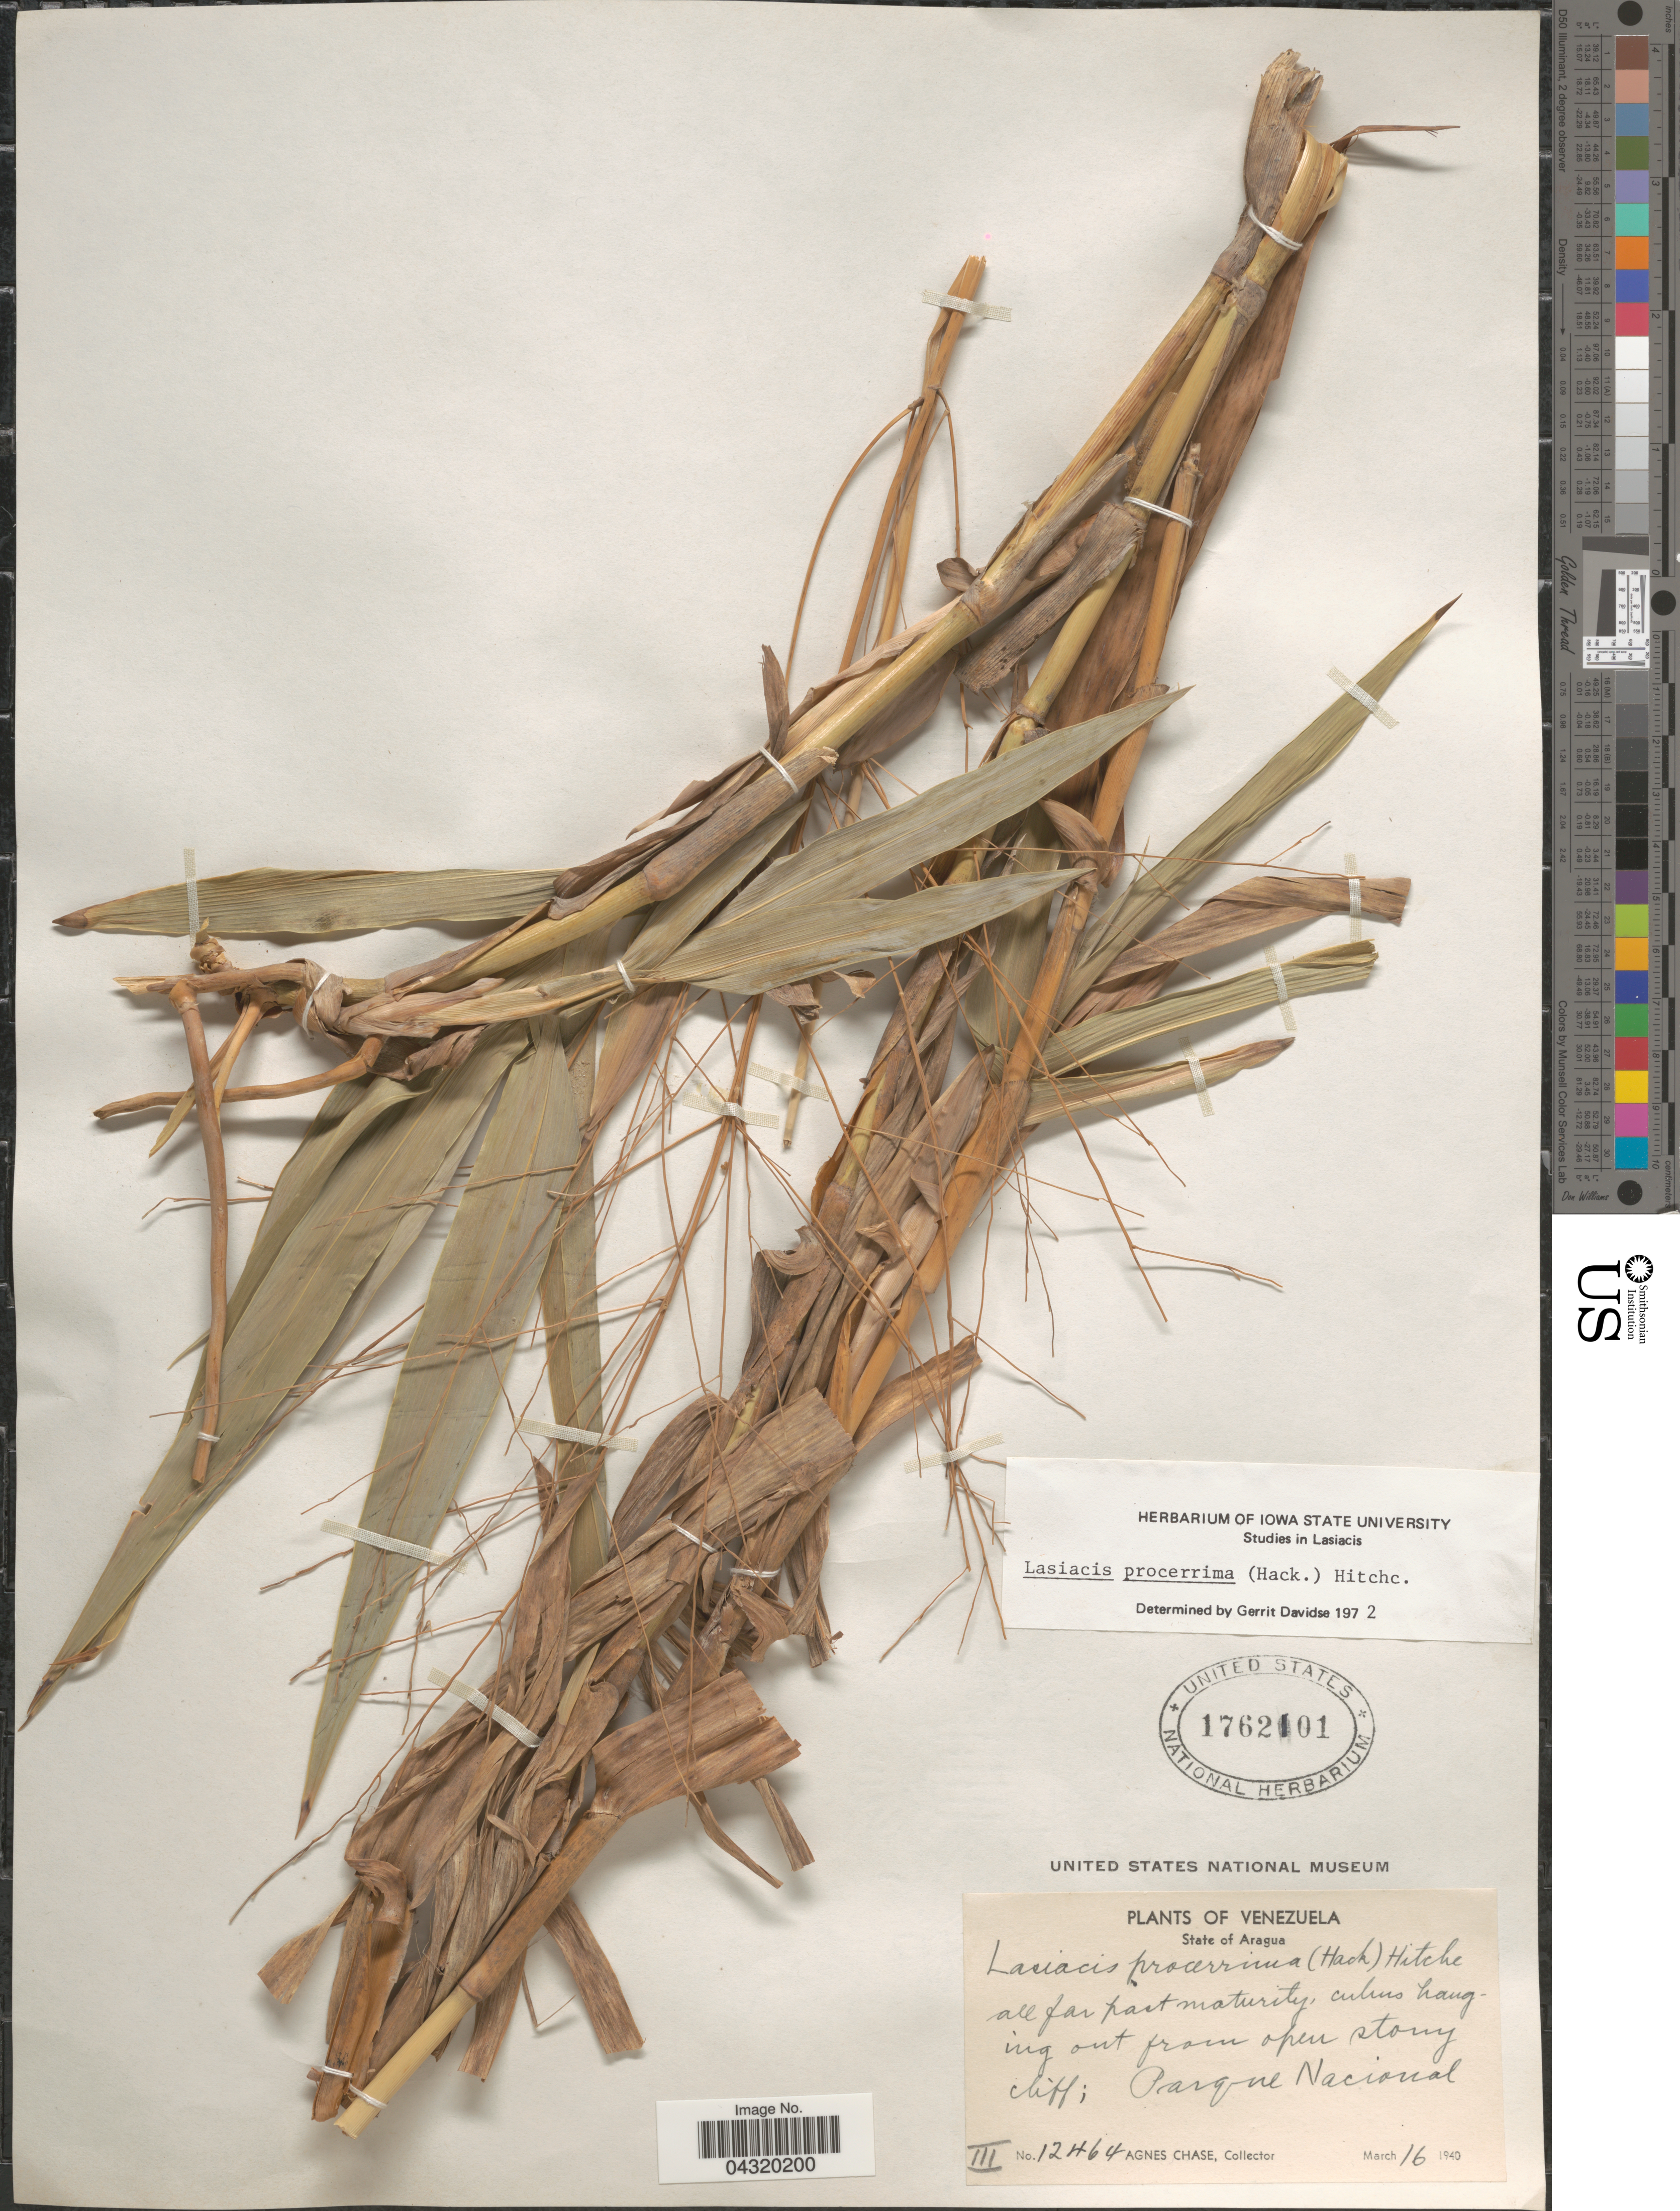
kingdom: Plantae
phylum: Tracheophyta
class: Liliopsida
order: Poales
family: Poaceae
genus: Lasiacis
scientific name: Lasiacis procerrima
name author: (Hack.) Hitchc.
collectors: A. Chase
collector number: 12464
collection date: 1940-03-16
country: Venezuela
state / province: Aragua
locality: Parque Nacional.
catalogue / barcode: US 1762101